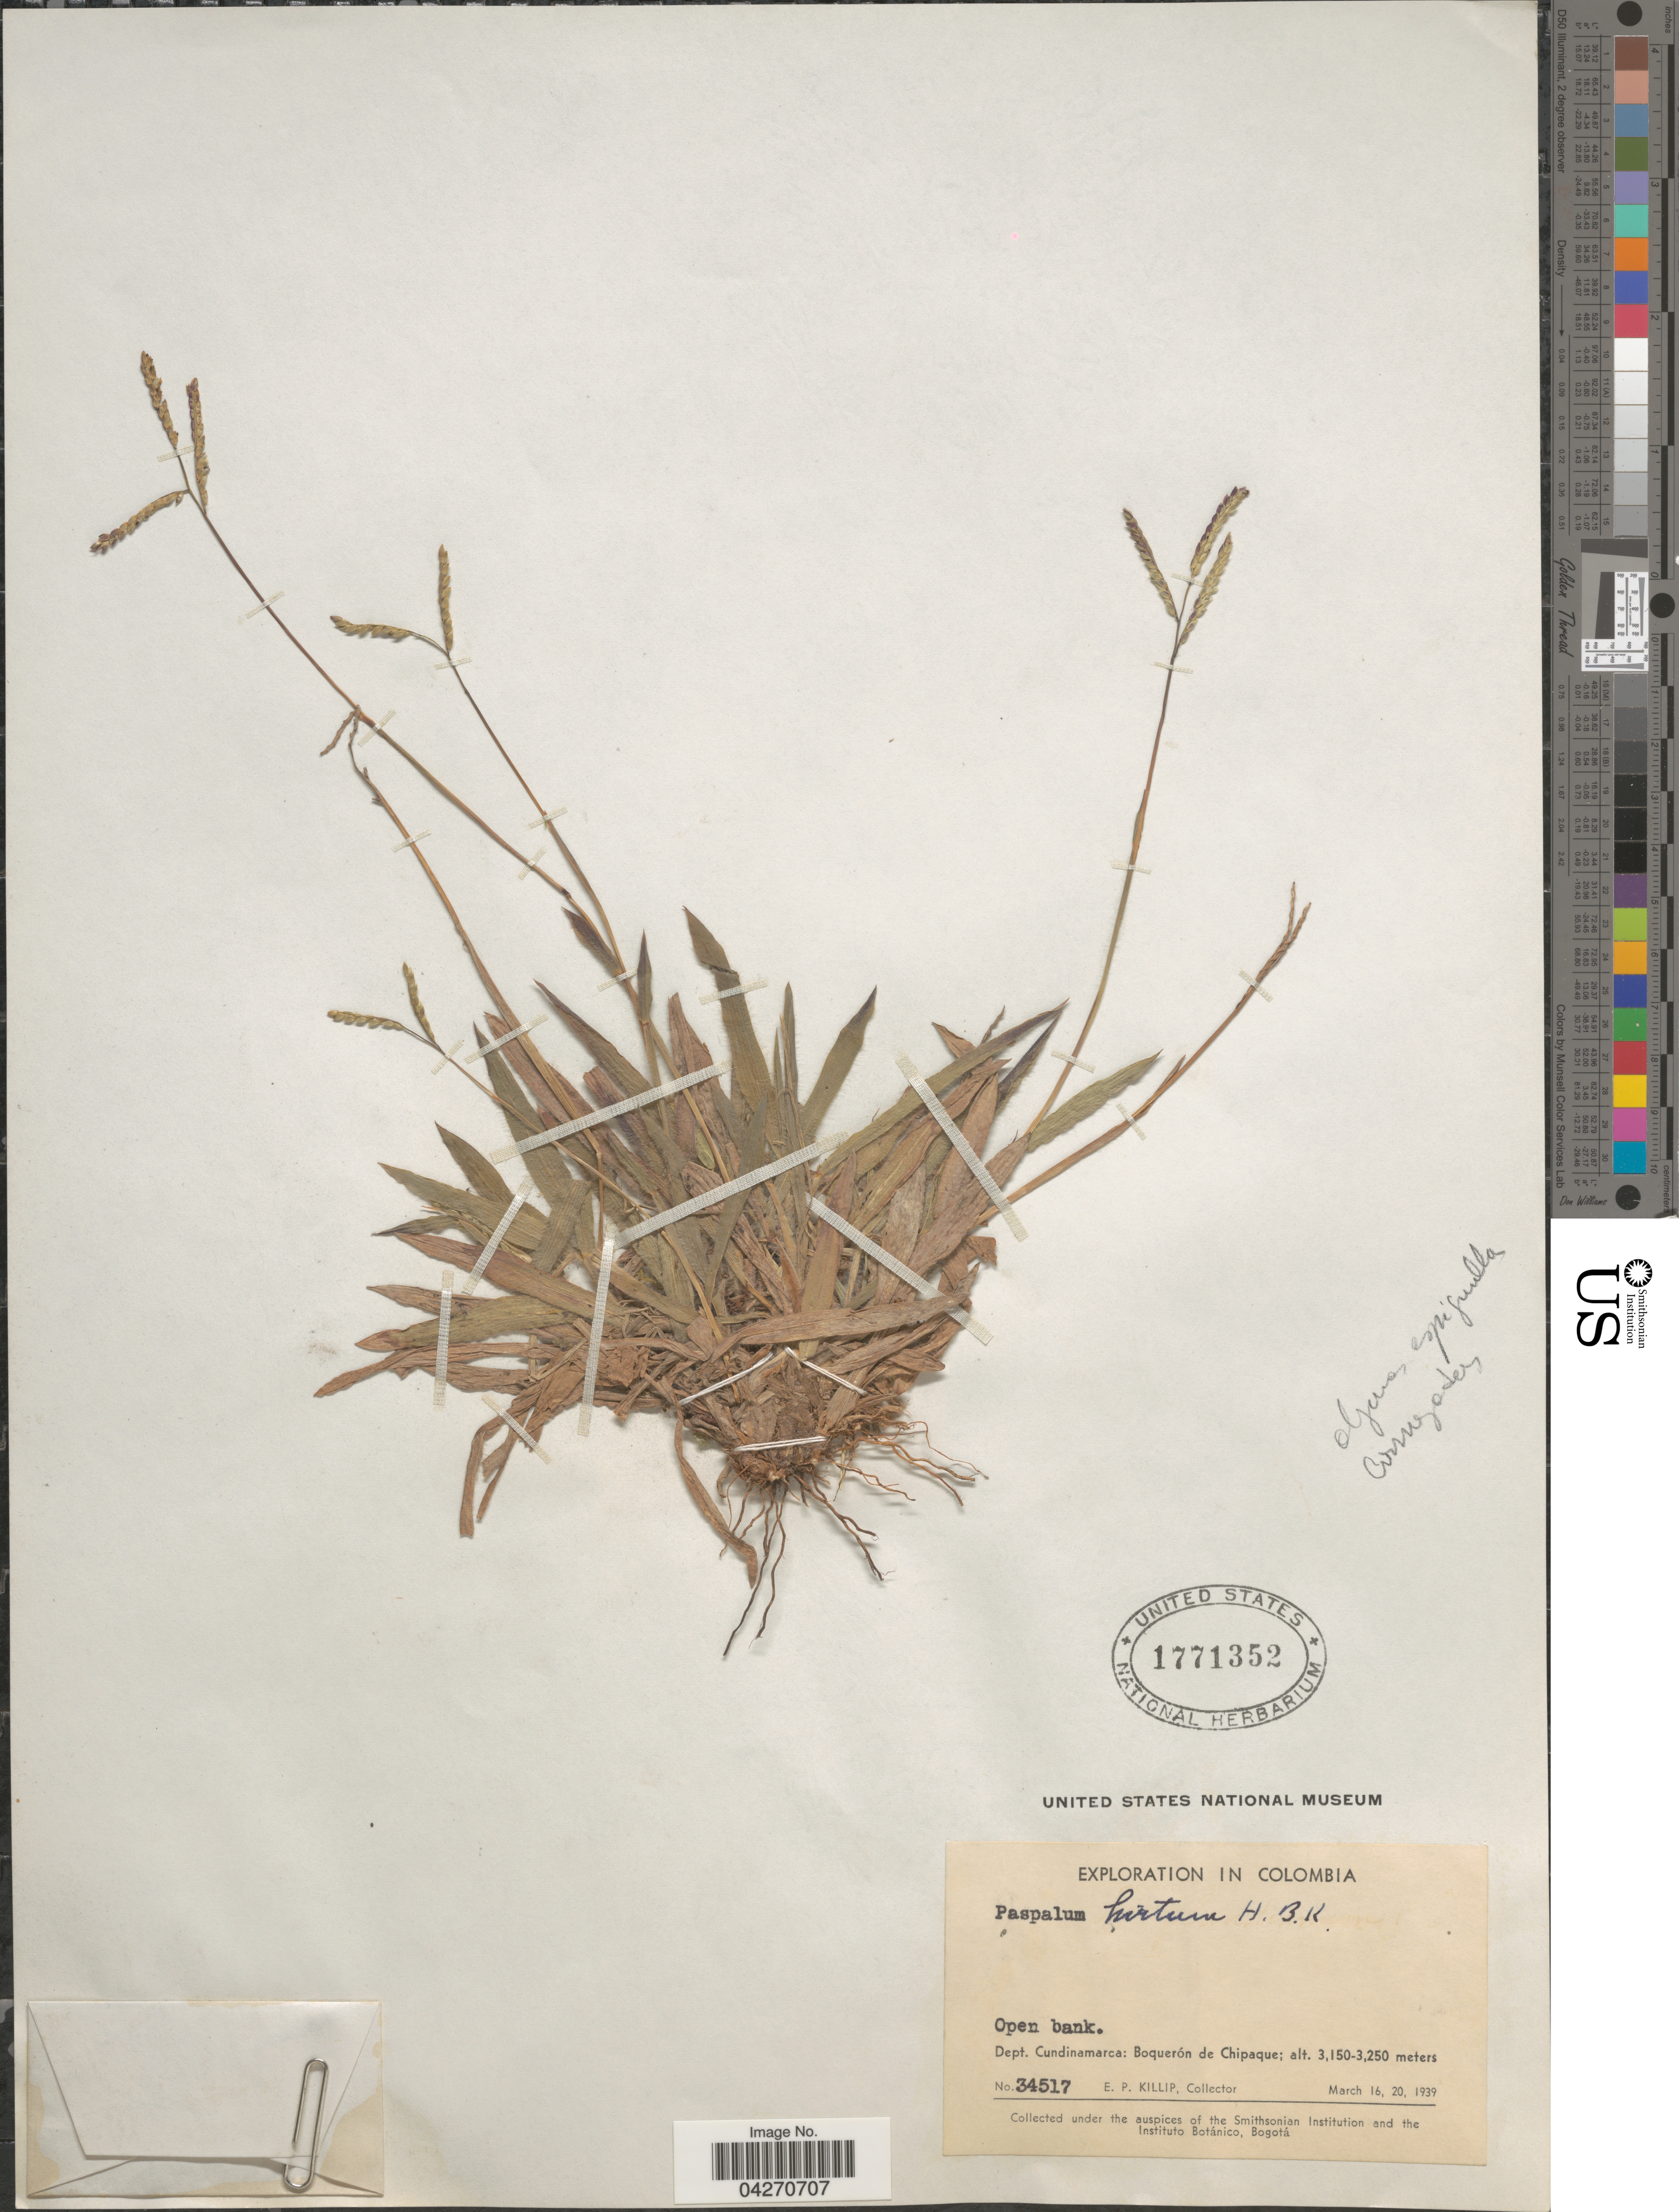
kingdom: Plantae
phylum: Tracheophyta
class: Liliopsida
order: Poales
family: Poaceae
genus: Paspalum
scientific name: Paspalum hirtum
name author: Kunth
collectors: E. P. Killip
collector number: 34517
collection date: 1939-03-16/1939-03-20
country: Colombia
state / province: Cundinamarca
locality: Exploration In Colombia. Dept. Cundinamarca: Boquerón de Chipaque.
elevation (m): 3150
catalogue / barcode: US 1771352